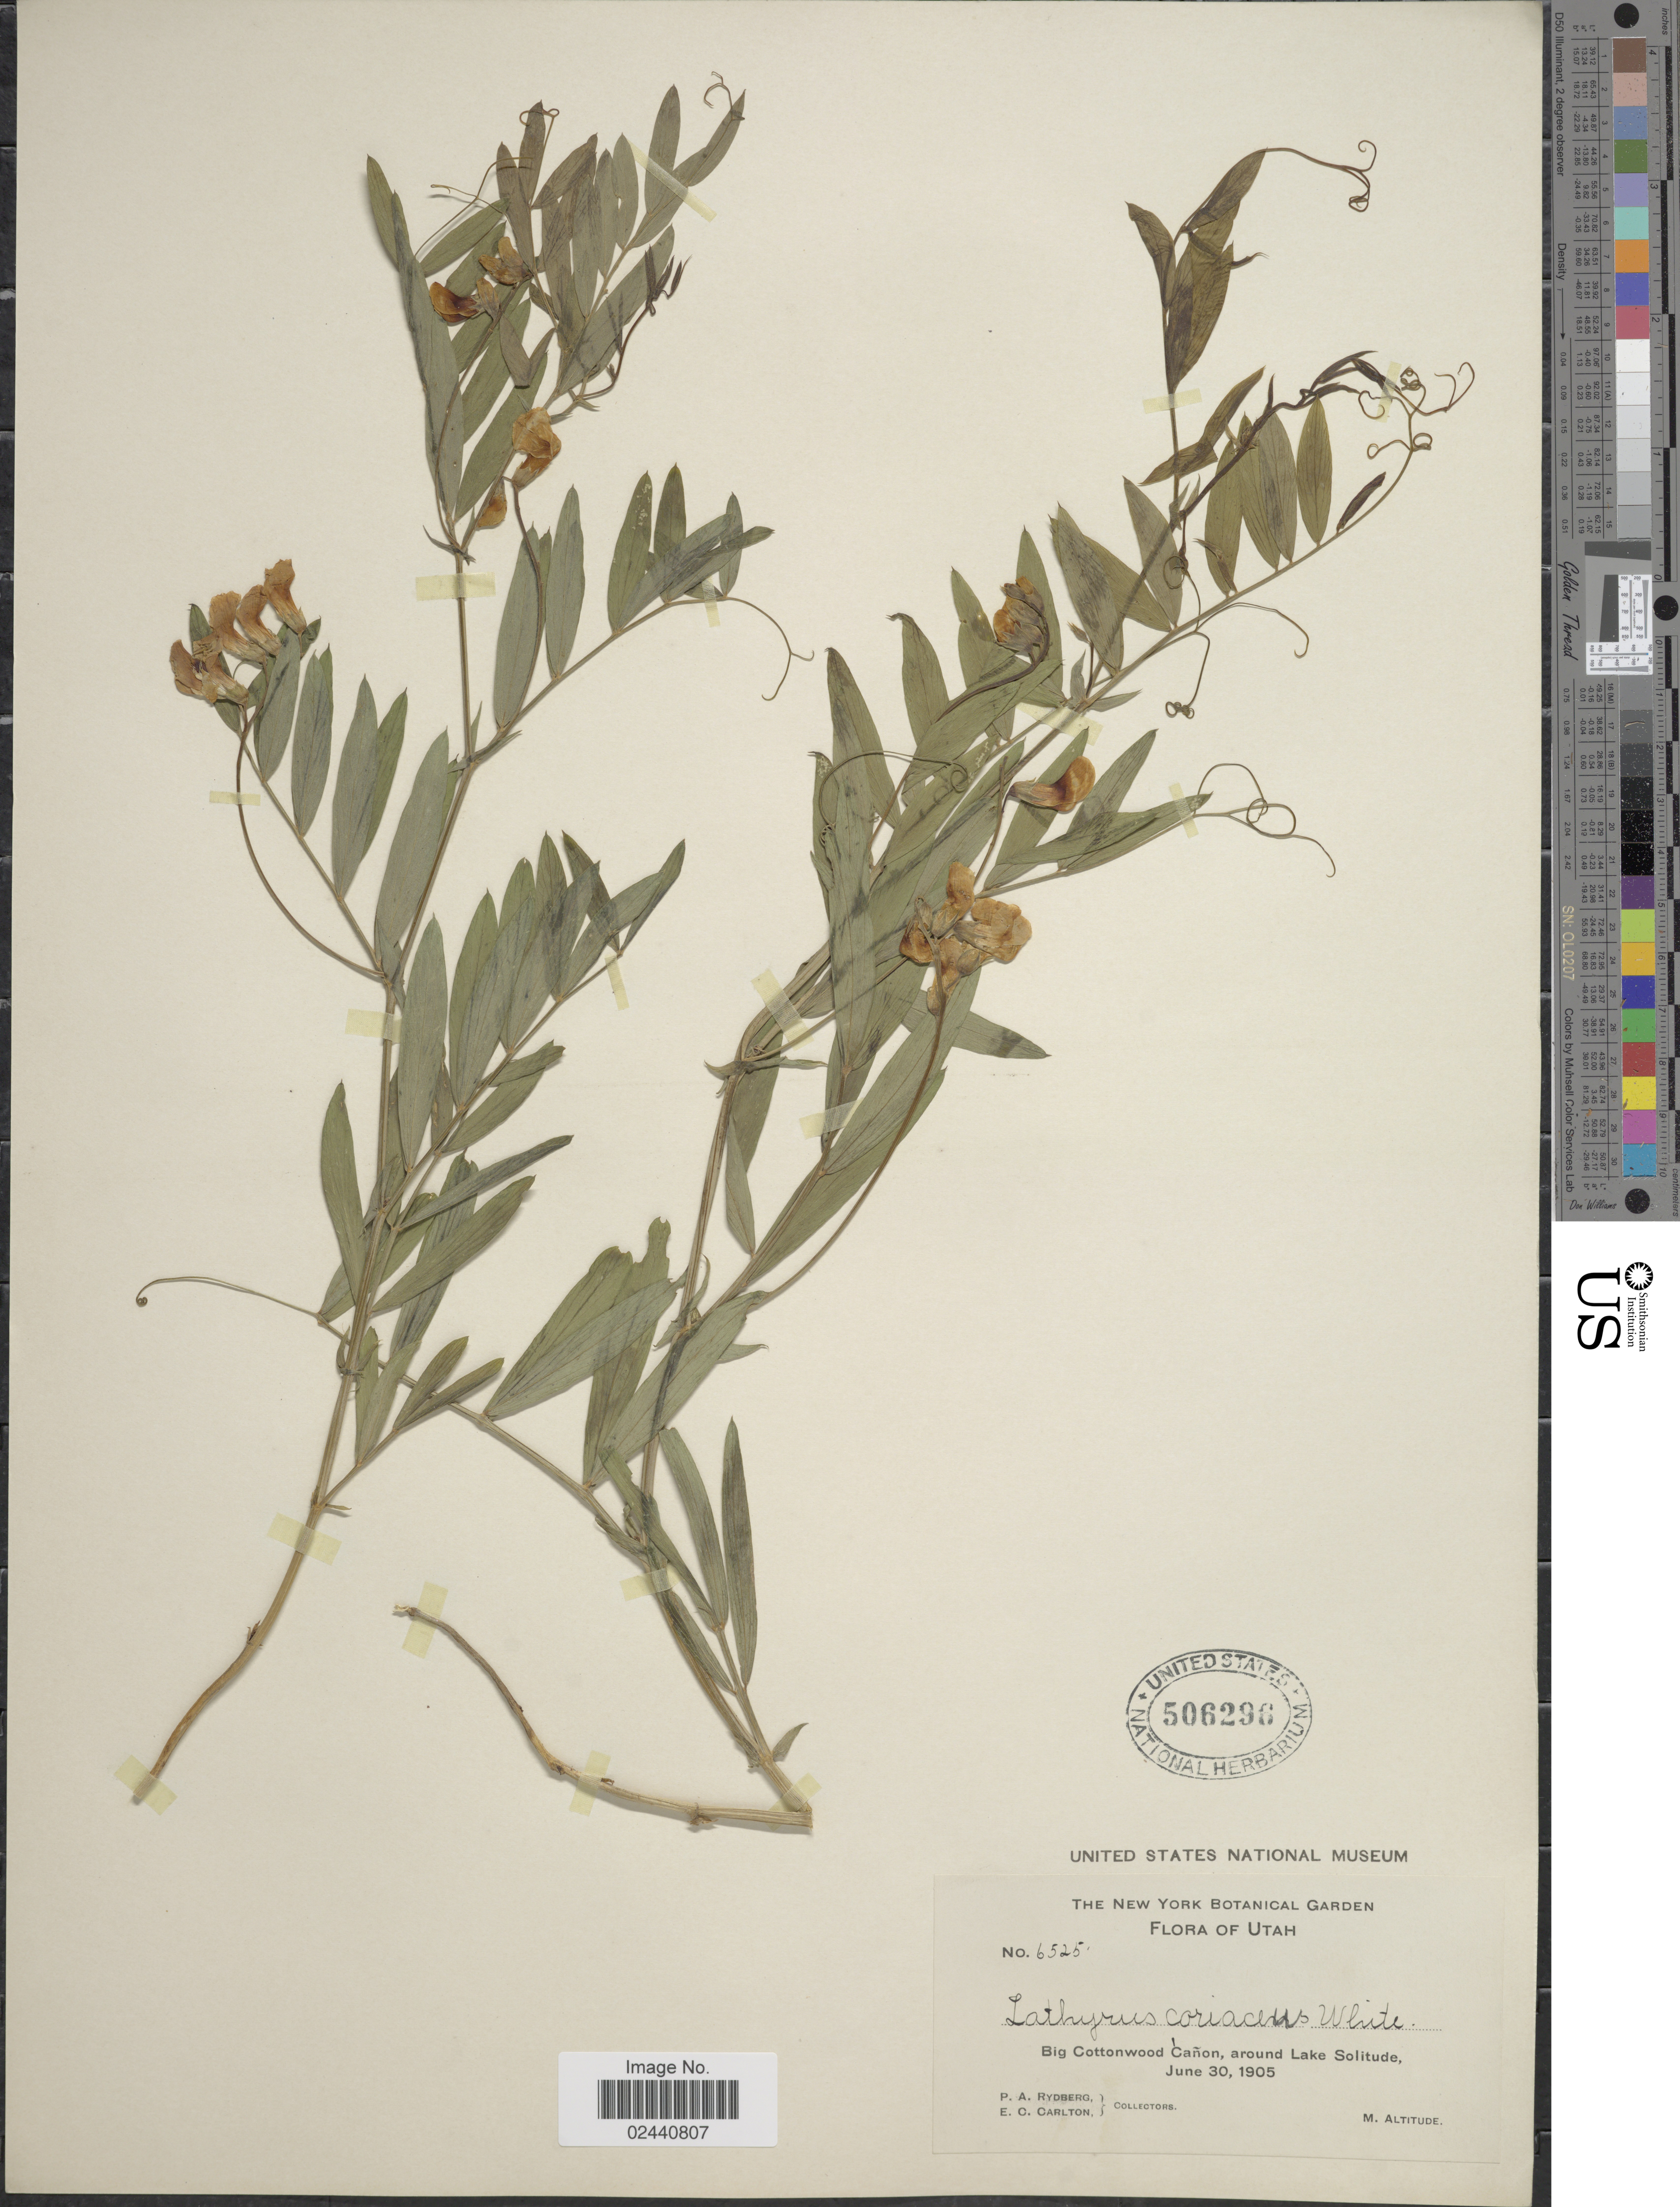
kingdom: Plantae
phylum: Tracheophyta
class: Magnoliopsida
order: Fabales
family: Fabaceae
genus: Lathyrus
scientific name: Lathyrus lanszwertii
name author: Kellogg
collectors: P. A. Rydberg & E. Carlton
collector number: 6525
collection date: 1905-06-30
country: United States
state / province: Utah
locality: Big Cottonwood Canon, around Lake Solitude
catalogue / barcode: US 506296